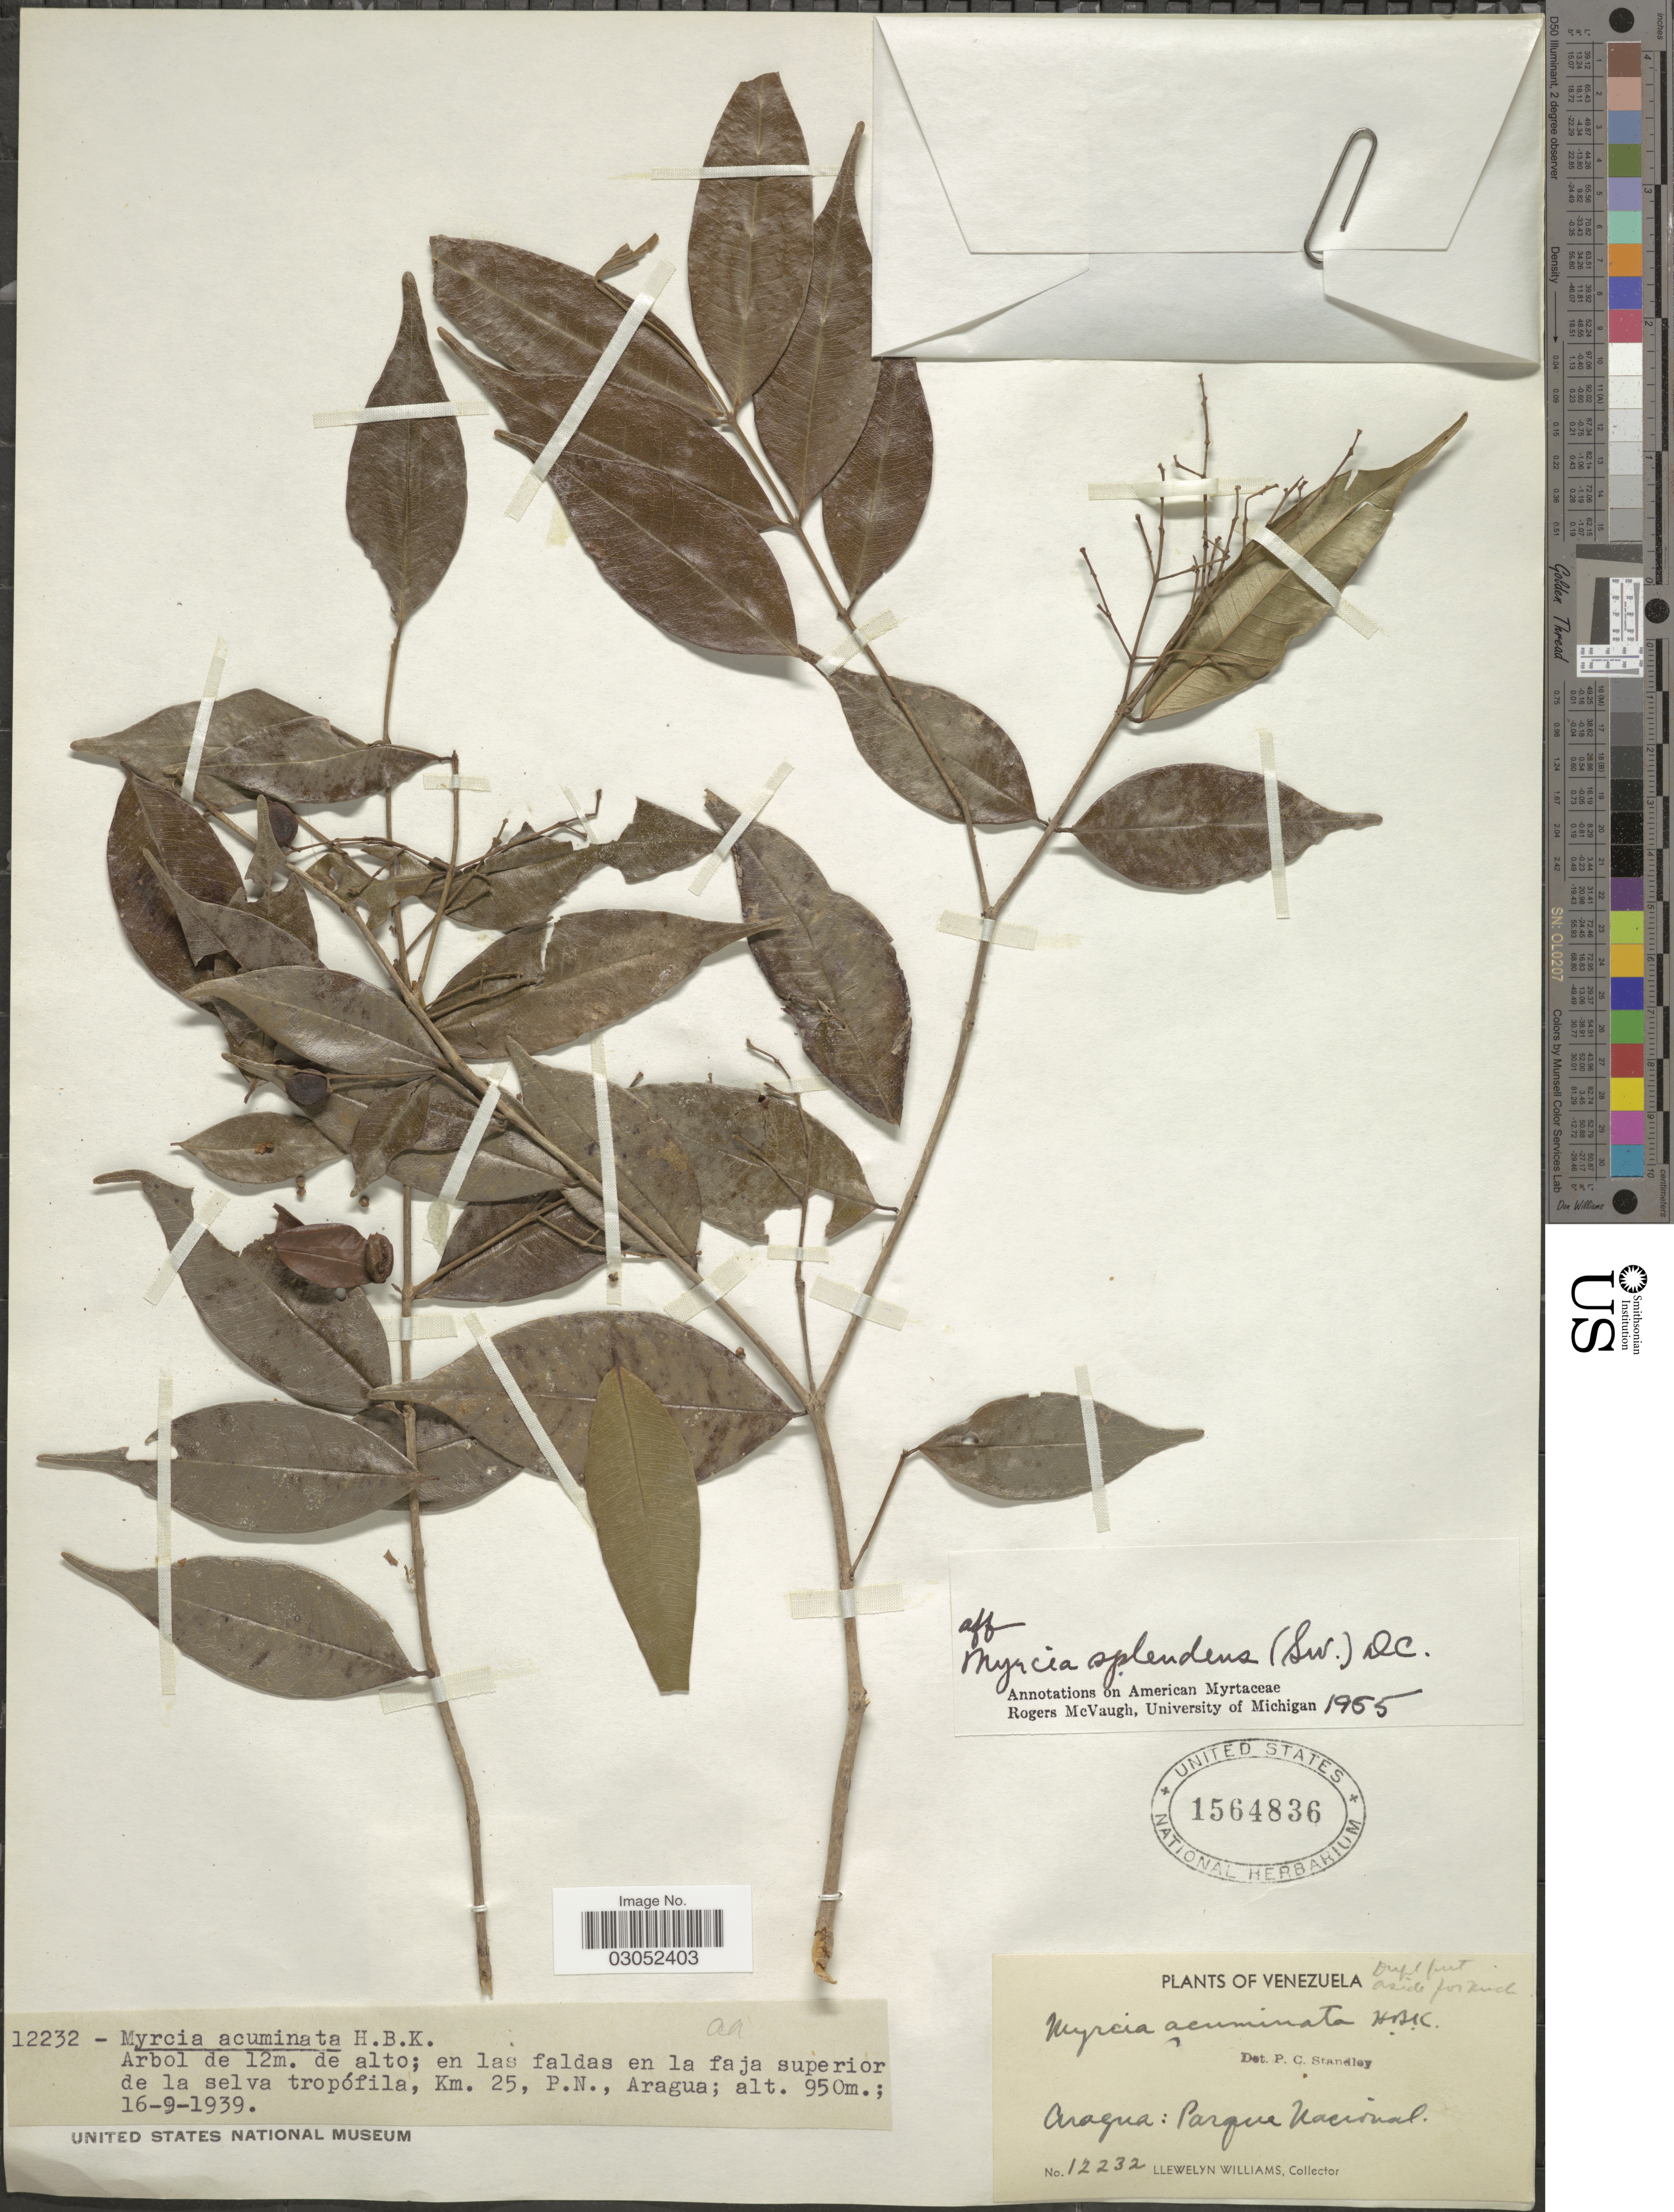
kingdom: Plantae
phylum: Tracheophyta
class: Magnoliopsida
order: Myrtales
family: Myrtaceae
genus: Myrcia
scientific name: Myrcia splendens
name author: (Sw.) DC.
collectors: Ll. Williams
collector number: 12232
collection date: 1939-09-16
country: Venezuela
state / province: Aragua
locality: Km. 25, Parque Nacional.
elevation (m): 950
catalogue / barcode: US 1564836